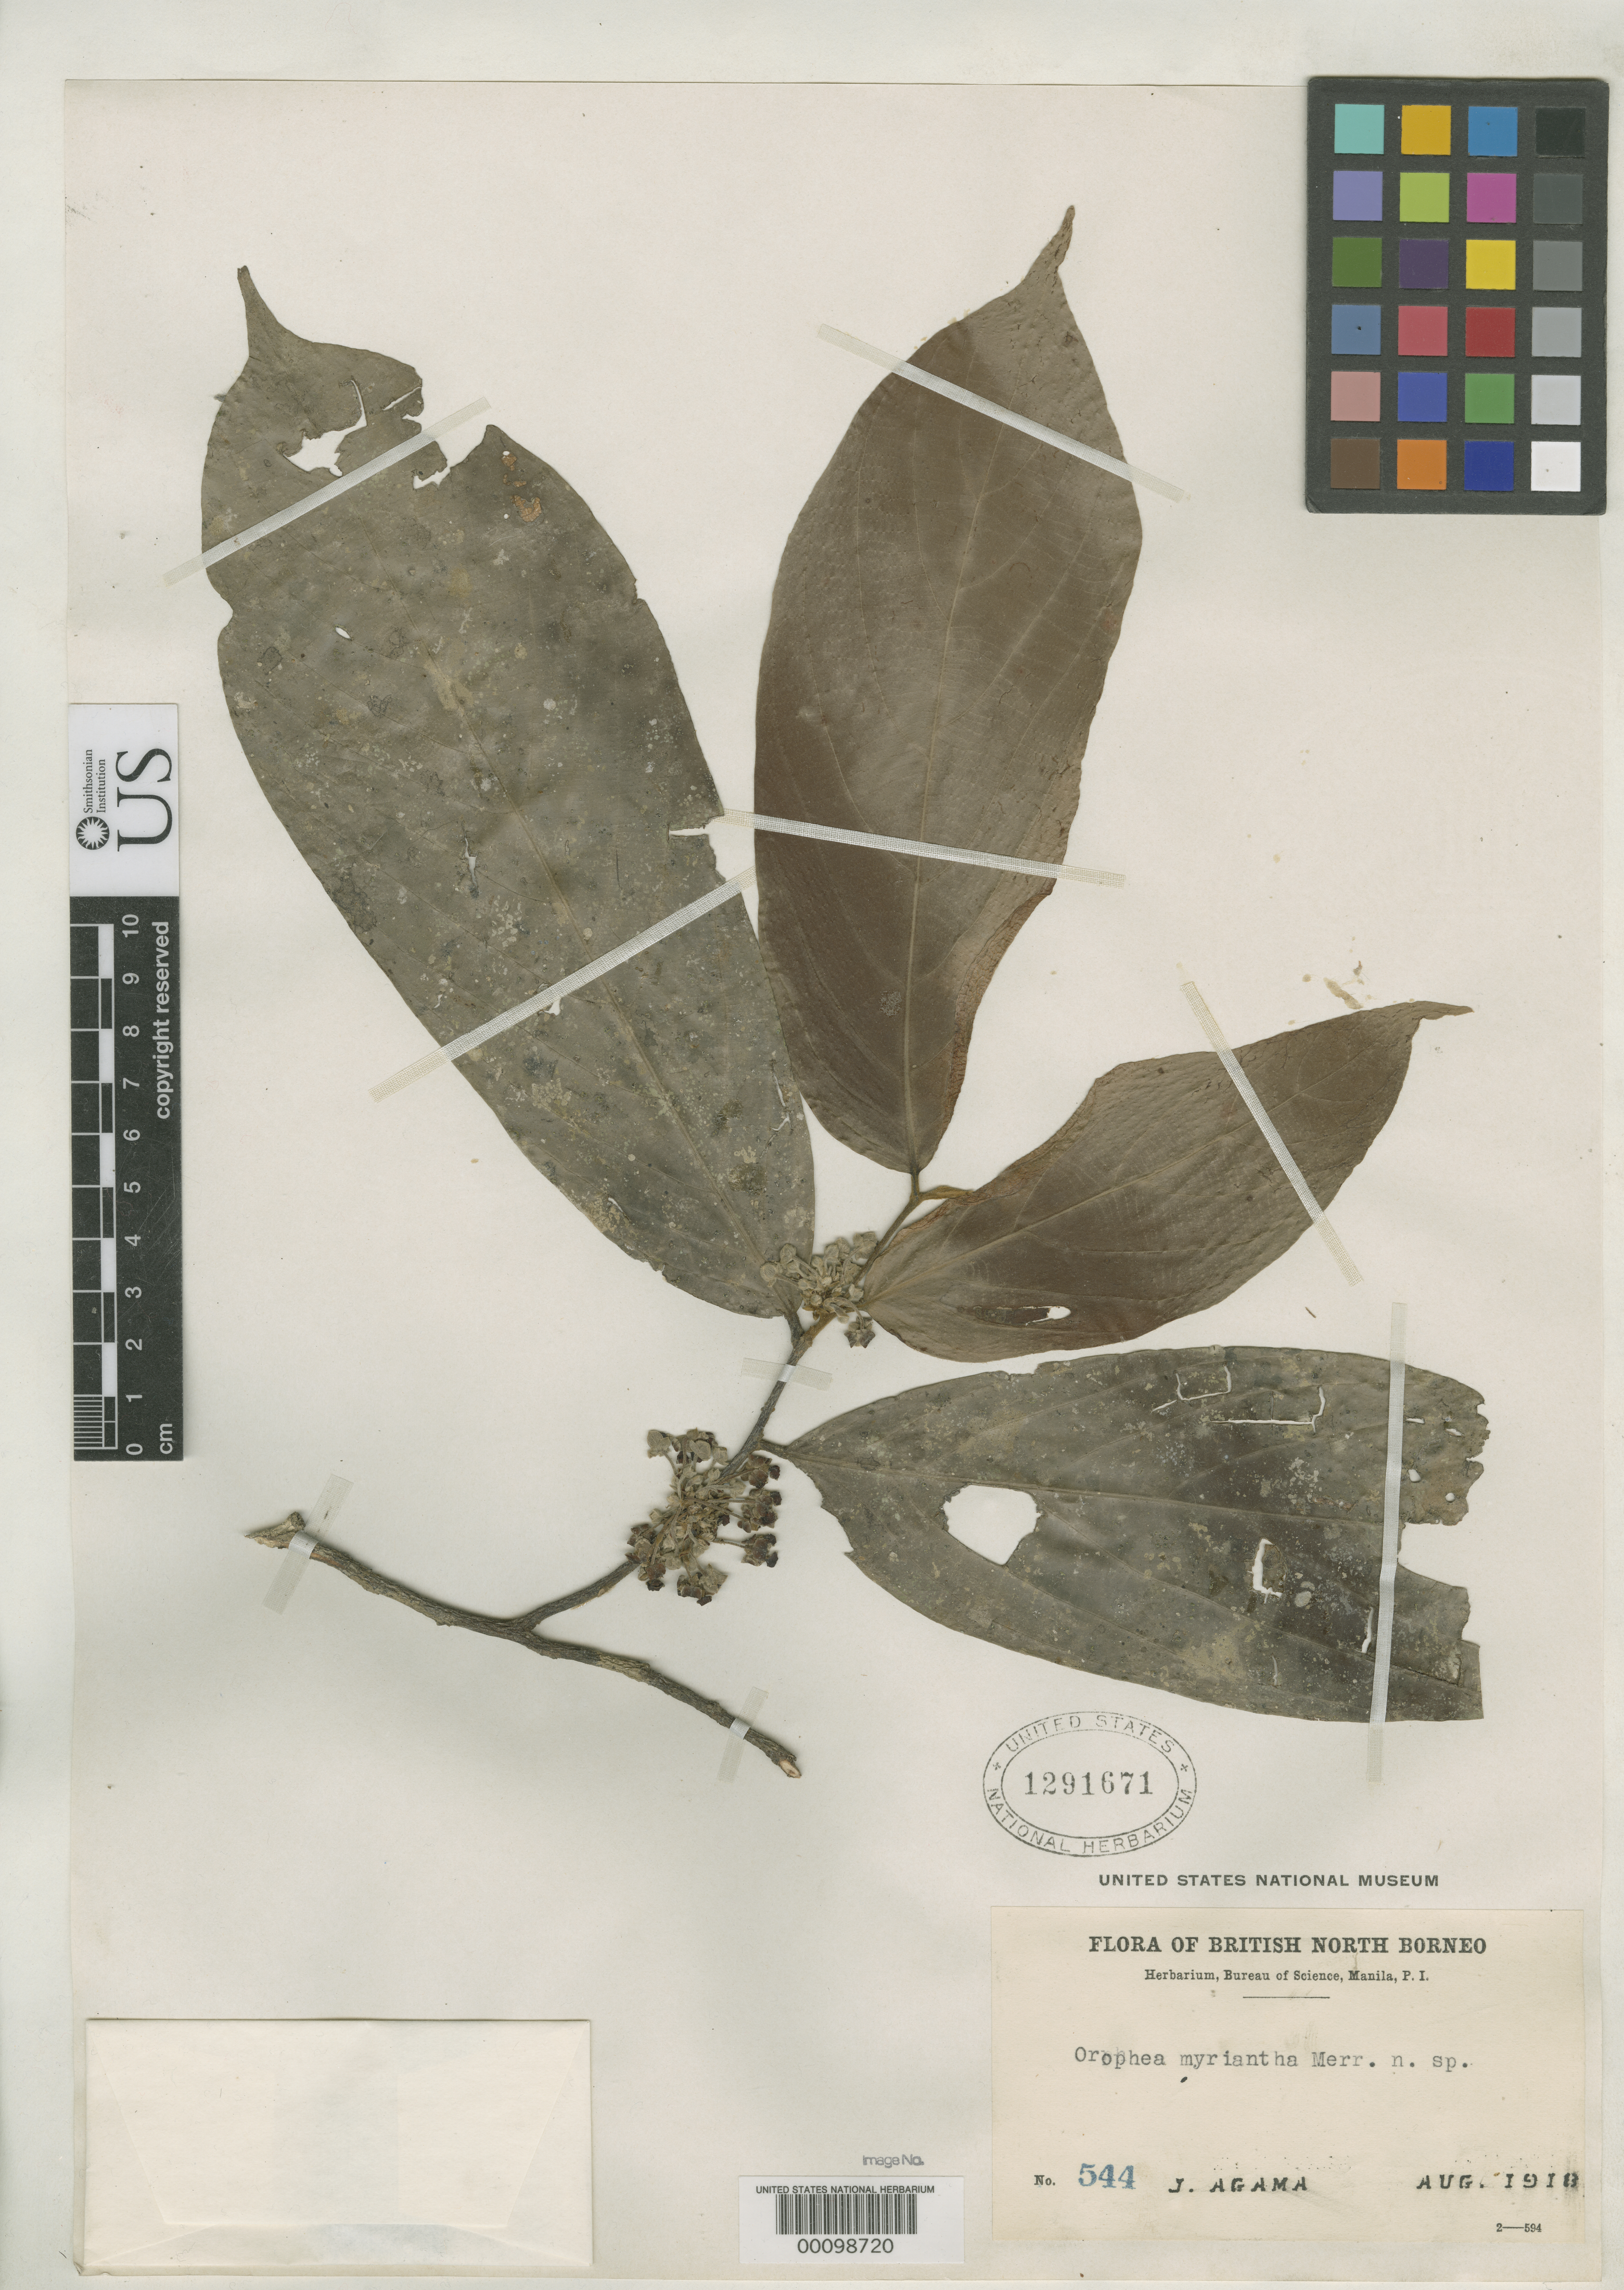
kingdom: Plantae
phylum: Tracheophyta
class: Magnoliopsida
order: Magnoliales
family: Annonaceae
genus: Orophea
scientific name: Orophea myriantha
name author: Merr.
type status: Isotype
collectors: J. Agama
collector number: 544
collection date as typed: Aug 1918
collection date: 1918-08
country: Malaysia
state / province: Sabah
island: Borneo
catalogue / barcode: US 1291671